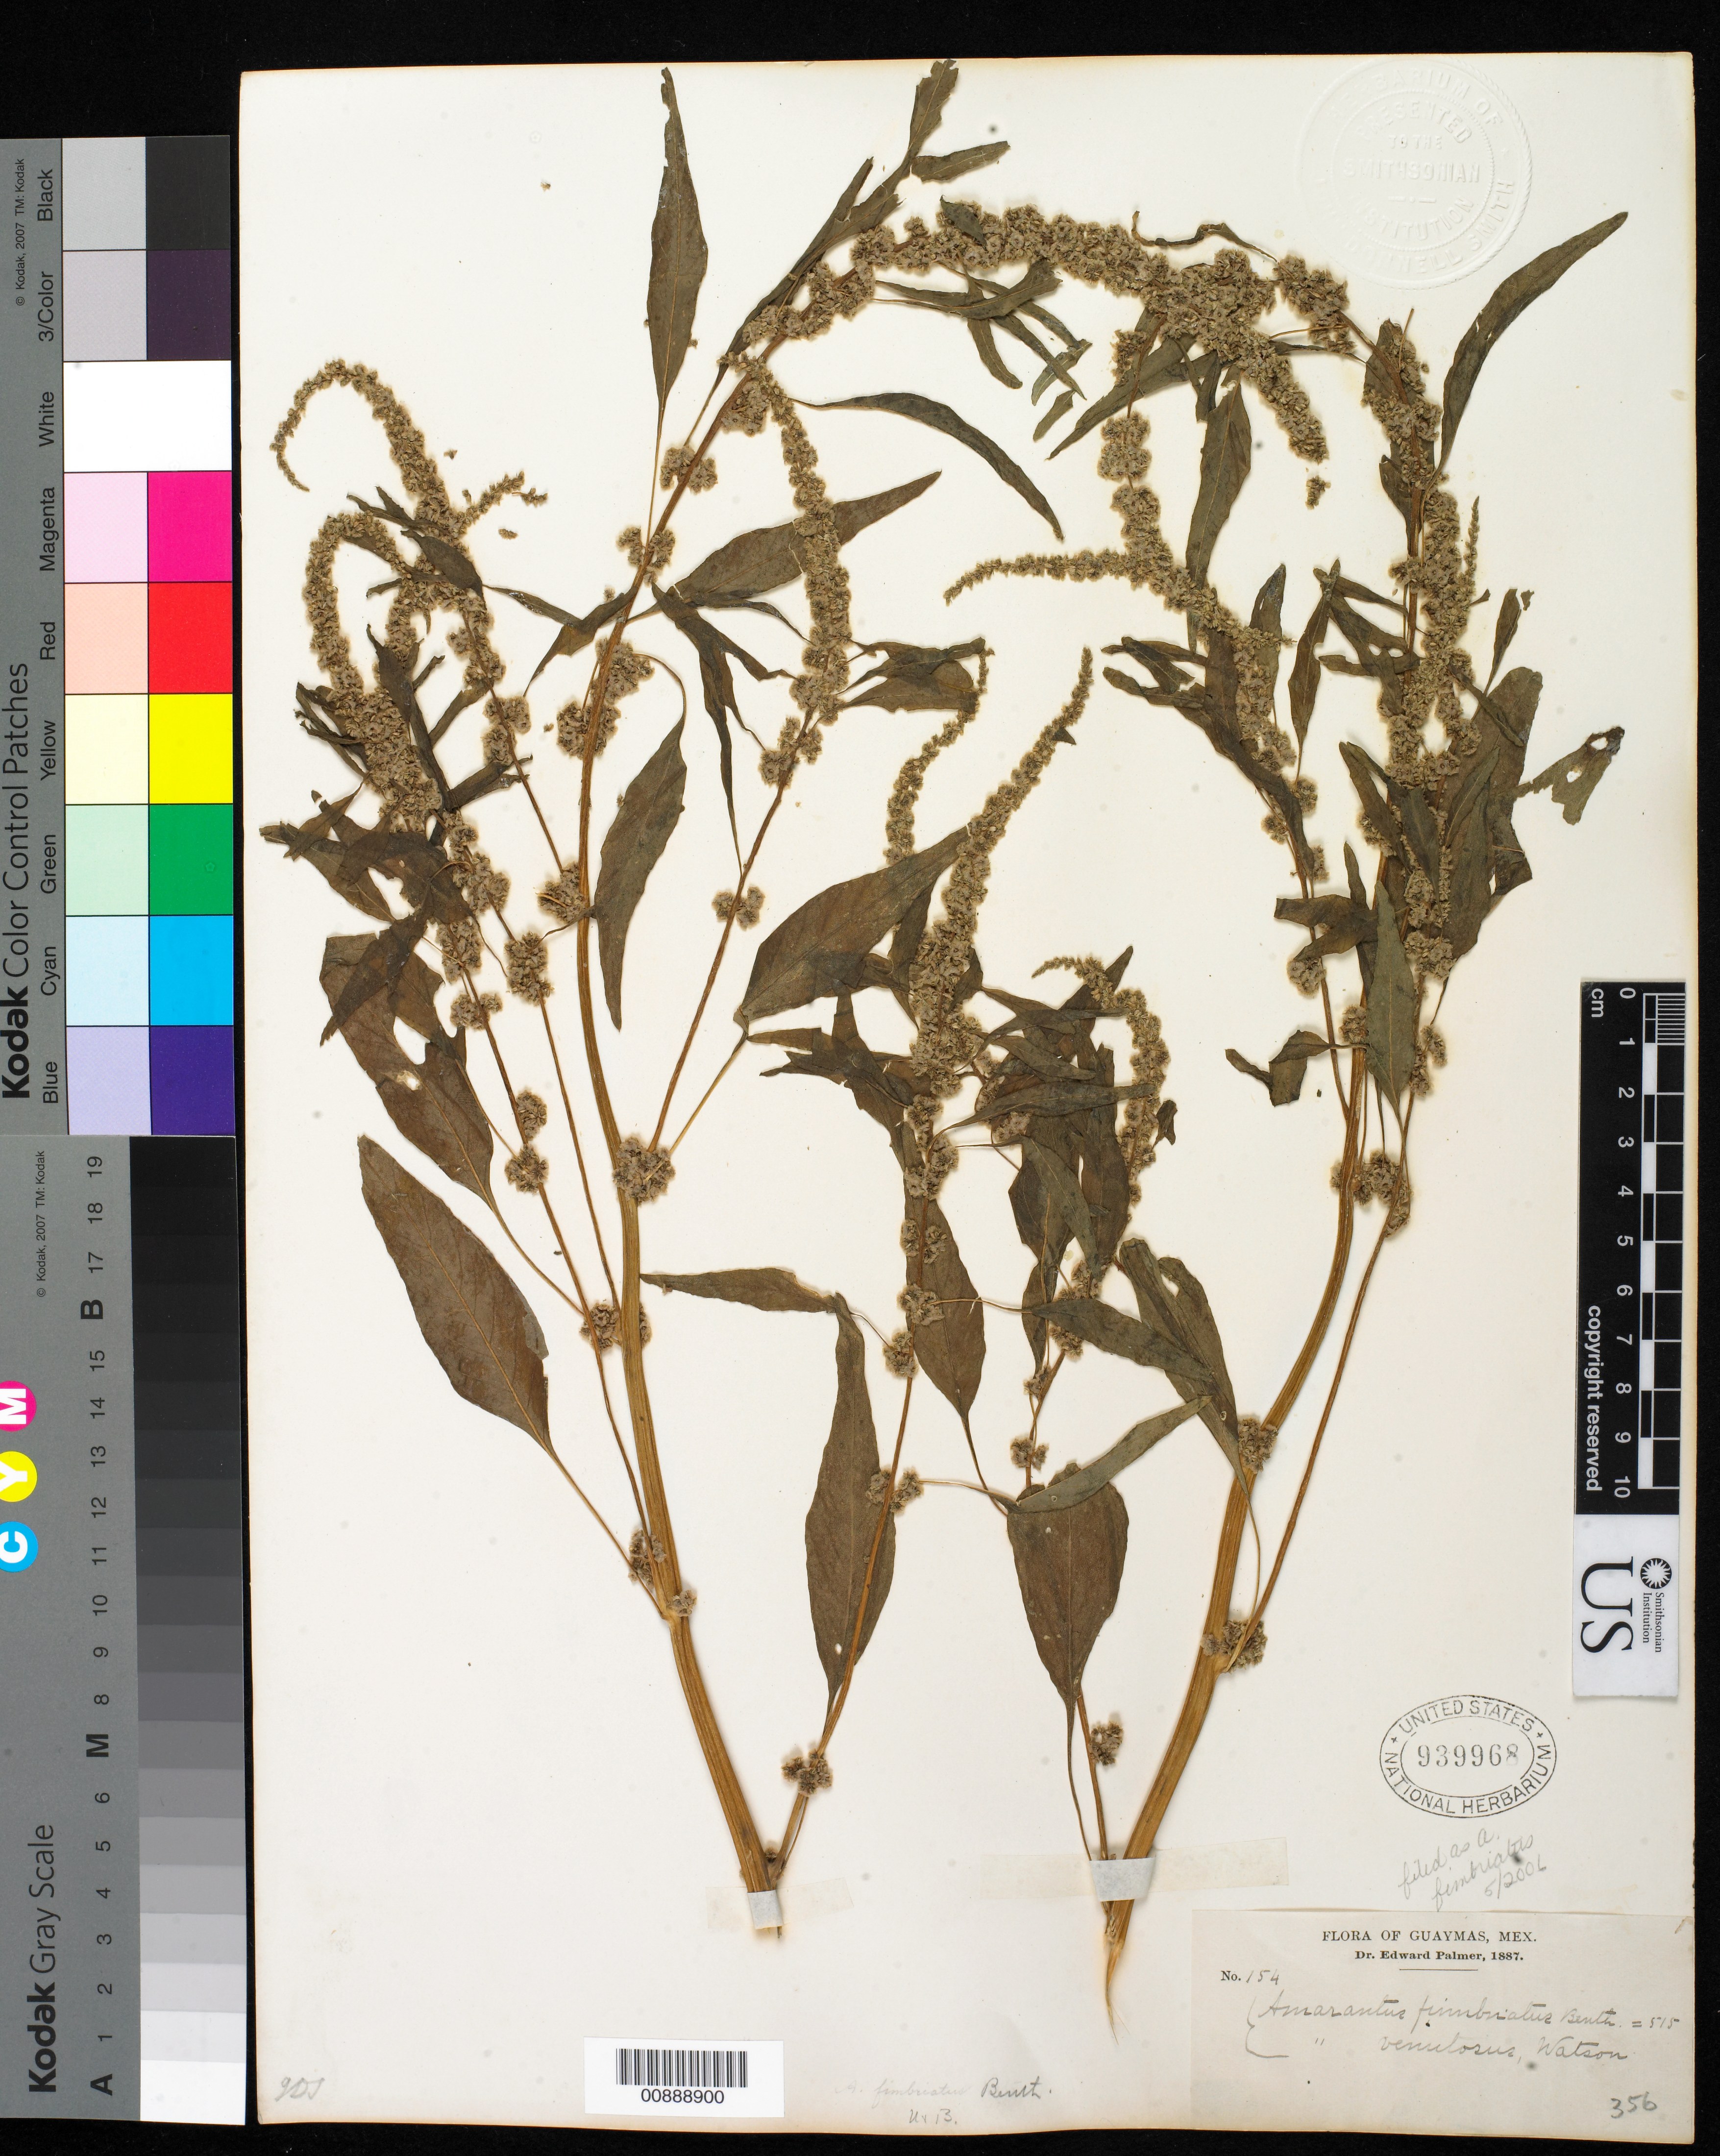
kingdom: Plantae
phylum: Tracheophyta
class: Magnoliopsida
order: Caryophyllales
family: Amaranthaceae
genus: Amaranthus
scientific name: Amaranthus fimbriatus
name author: (Torr.) Benth. ex S. Watson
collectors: E. Palmer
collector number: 154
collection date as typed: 1887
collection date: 1887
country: Mexico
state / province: Sonora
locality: Guaymas, Sonora.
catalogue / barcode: US 939968